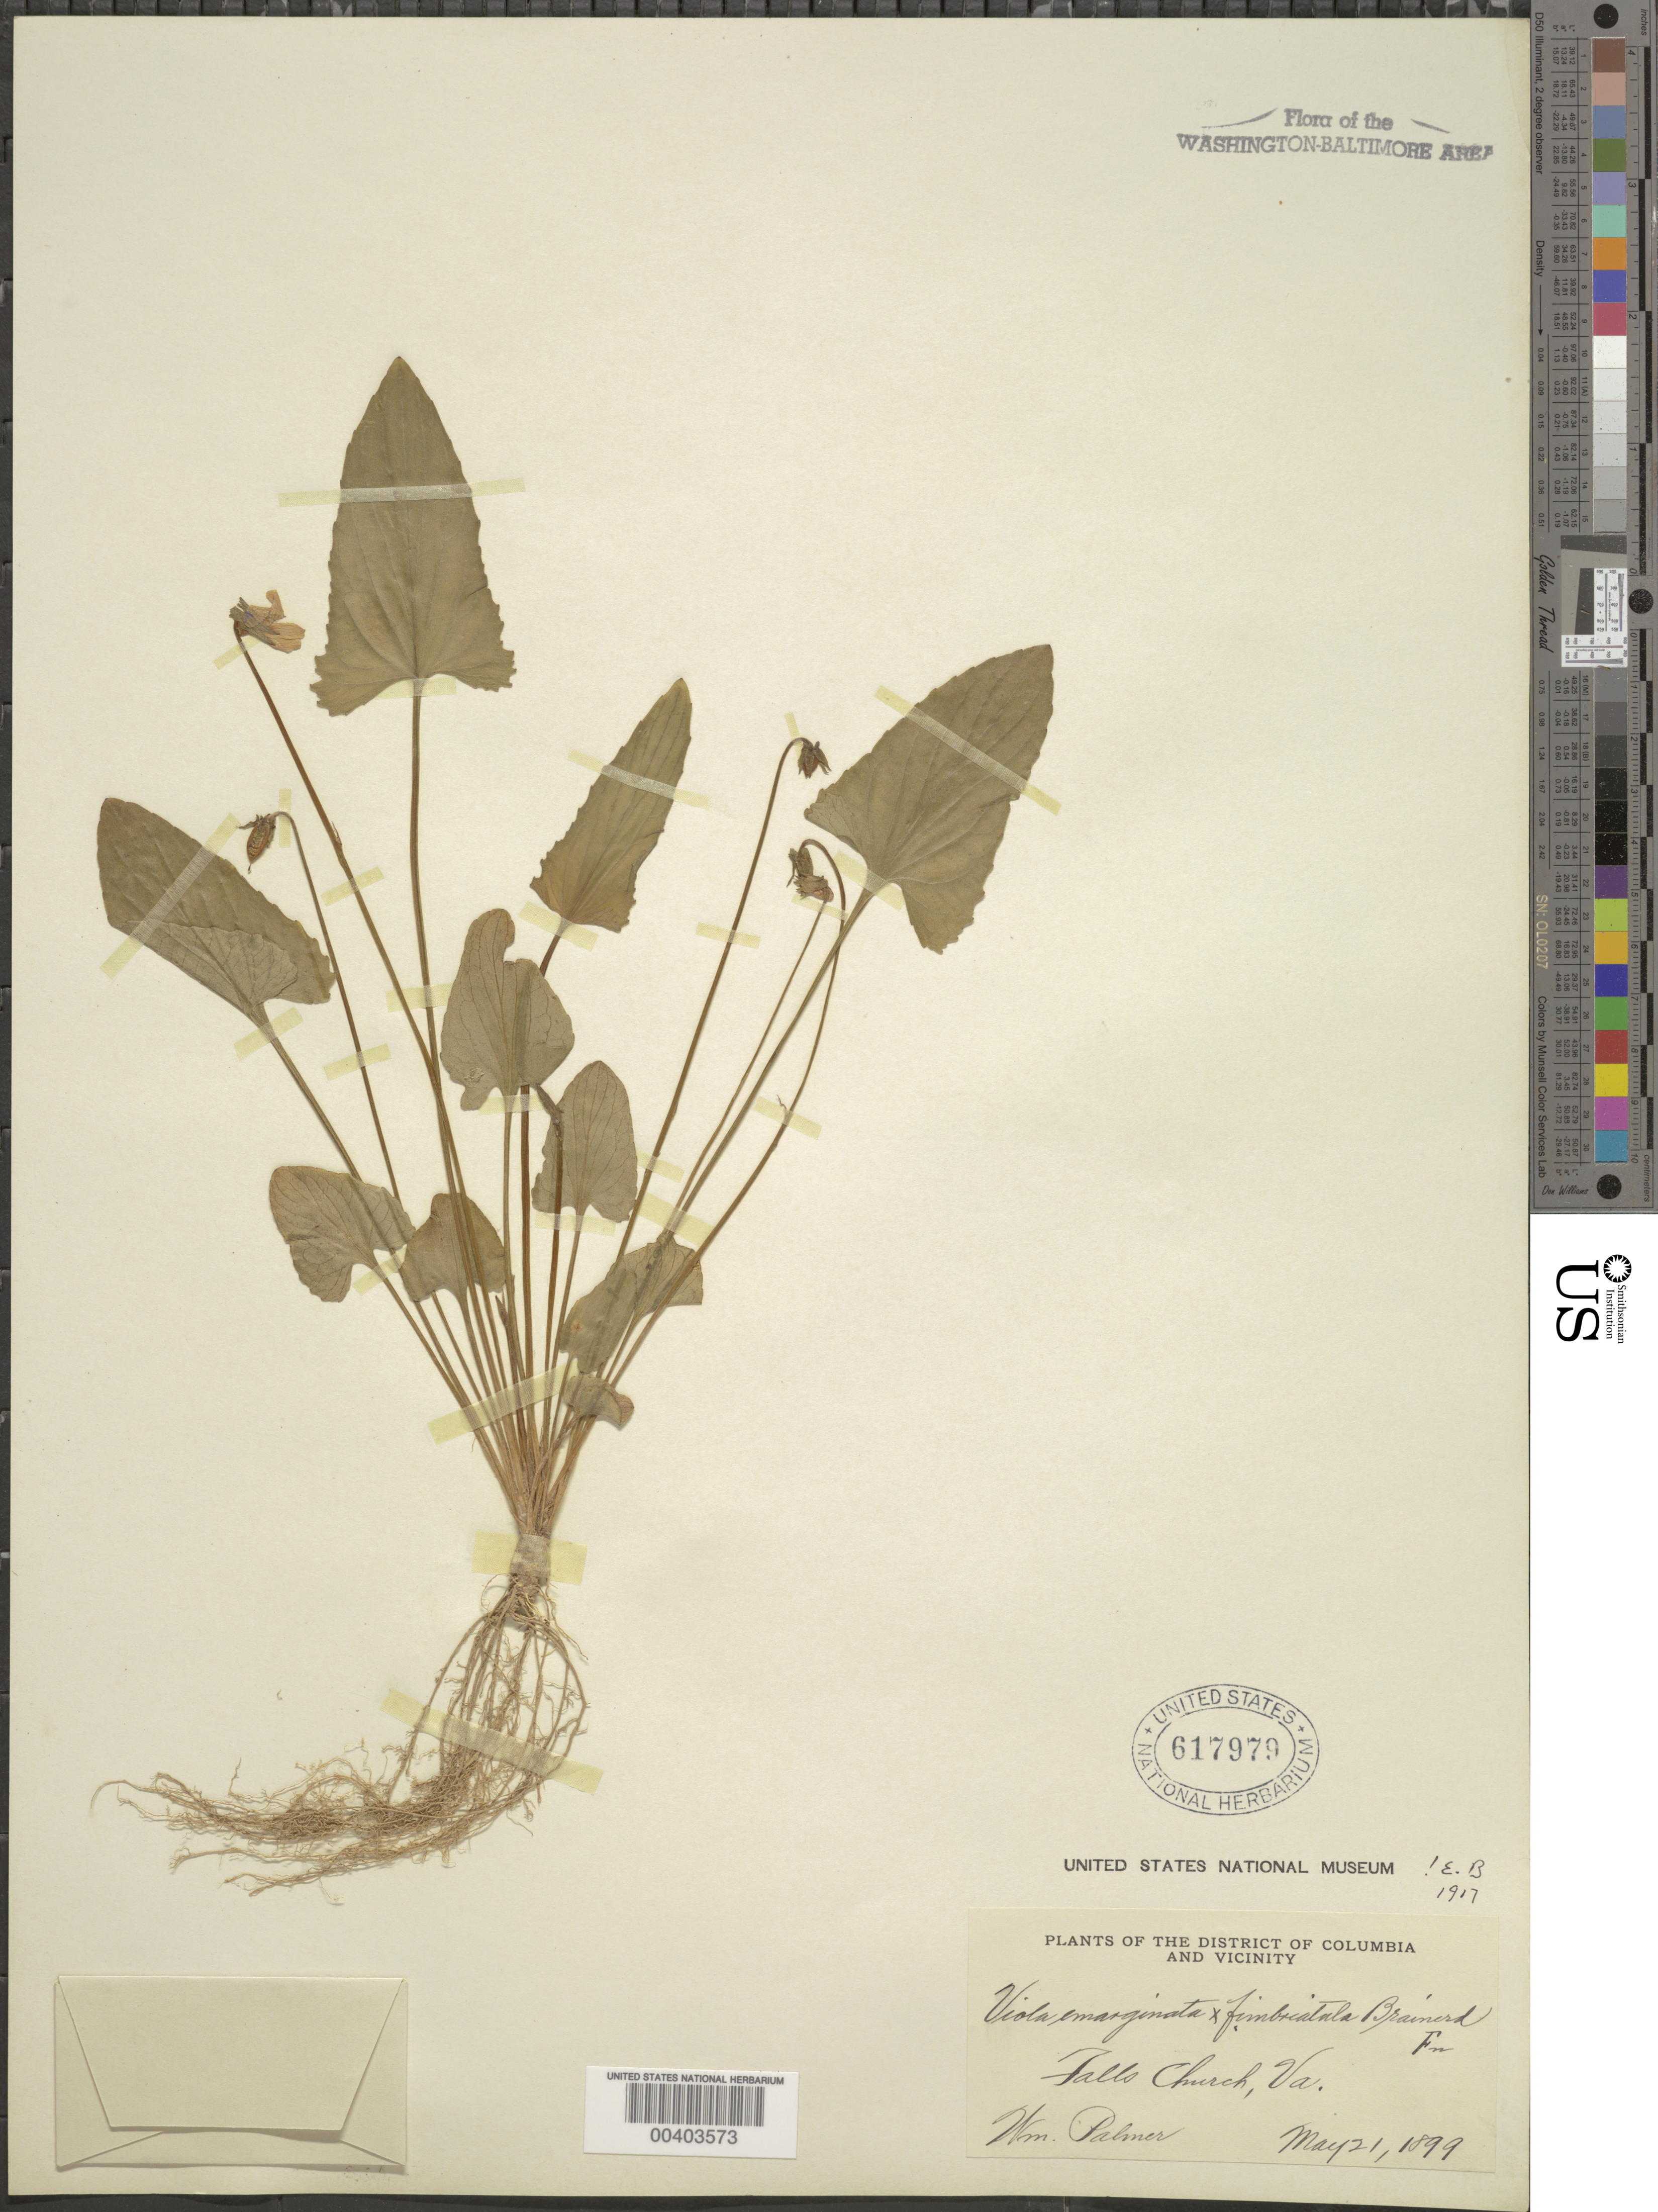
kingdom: Plantae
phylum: Tracheophyta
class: Magnoliopsida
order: Malpighiales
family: Violaceae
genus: Viola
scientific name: Viola sagittata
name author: Aiton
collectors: W. Palmer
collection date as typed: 21 May 1899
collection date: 1899-05-21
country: United States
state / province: Virginia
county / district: City of Falls Church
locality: Falls Church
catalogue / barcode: US 617979